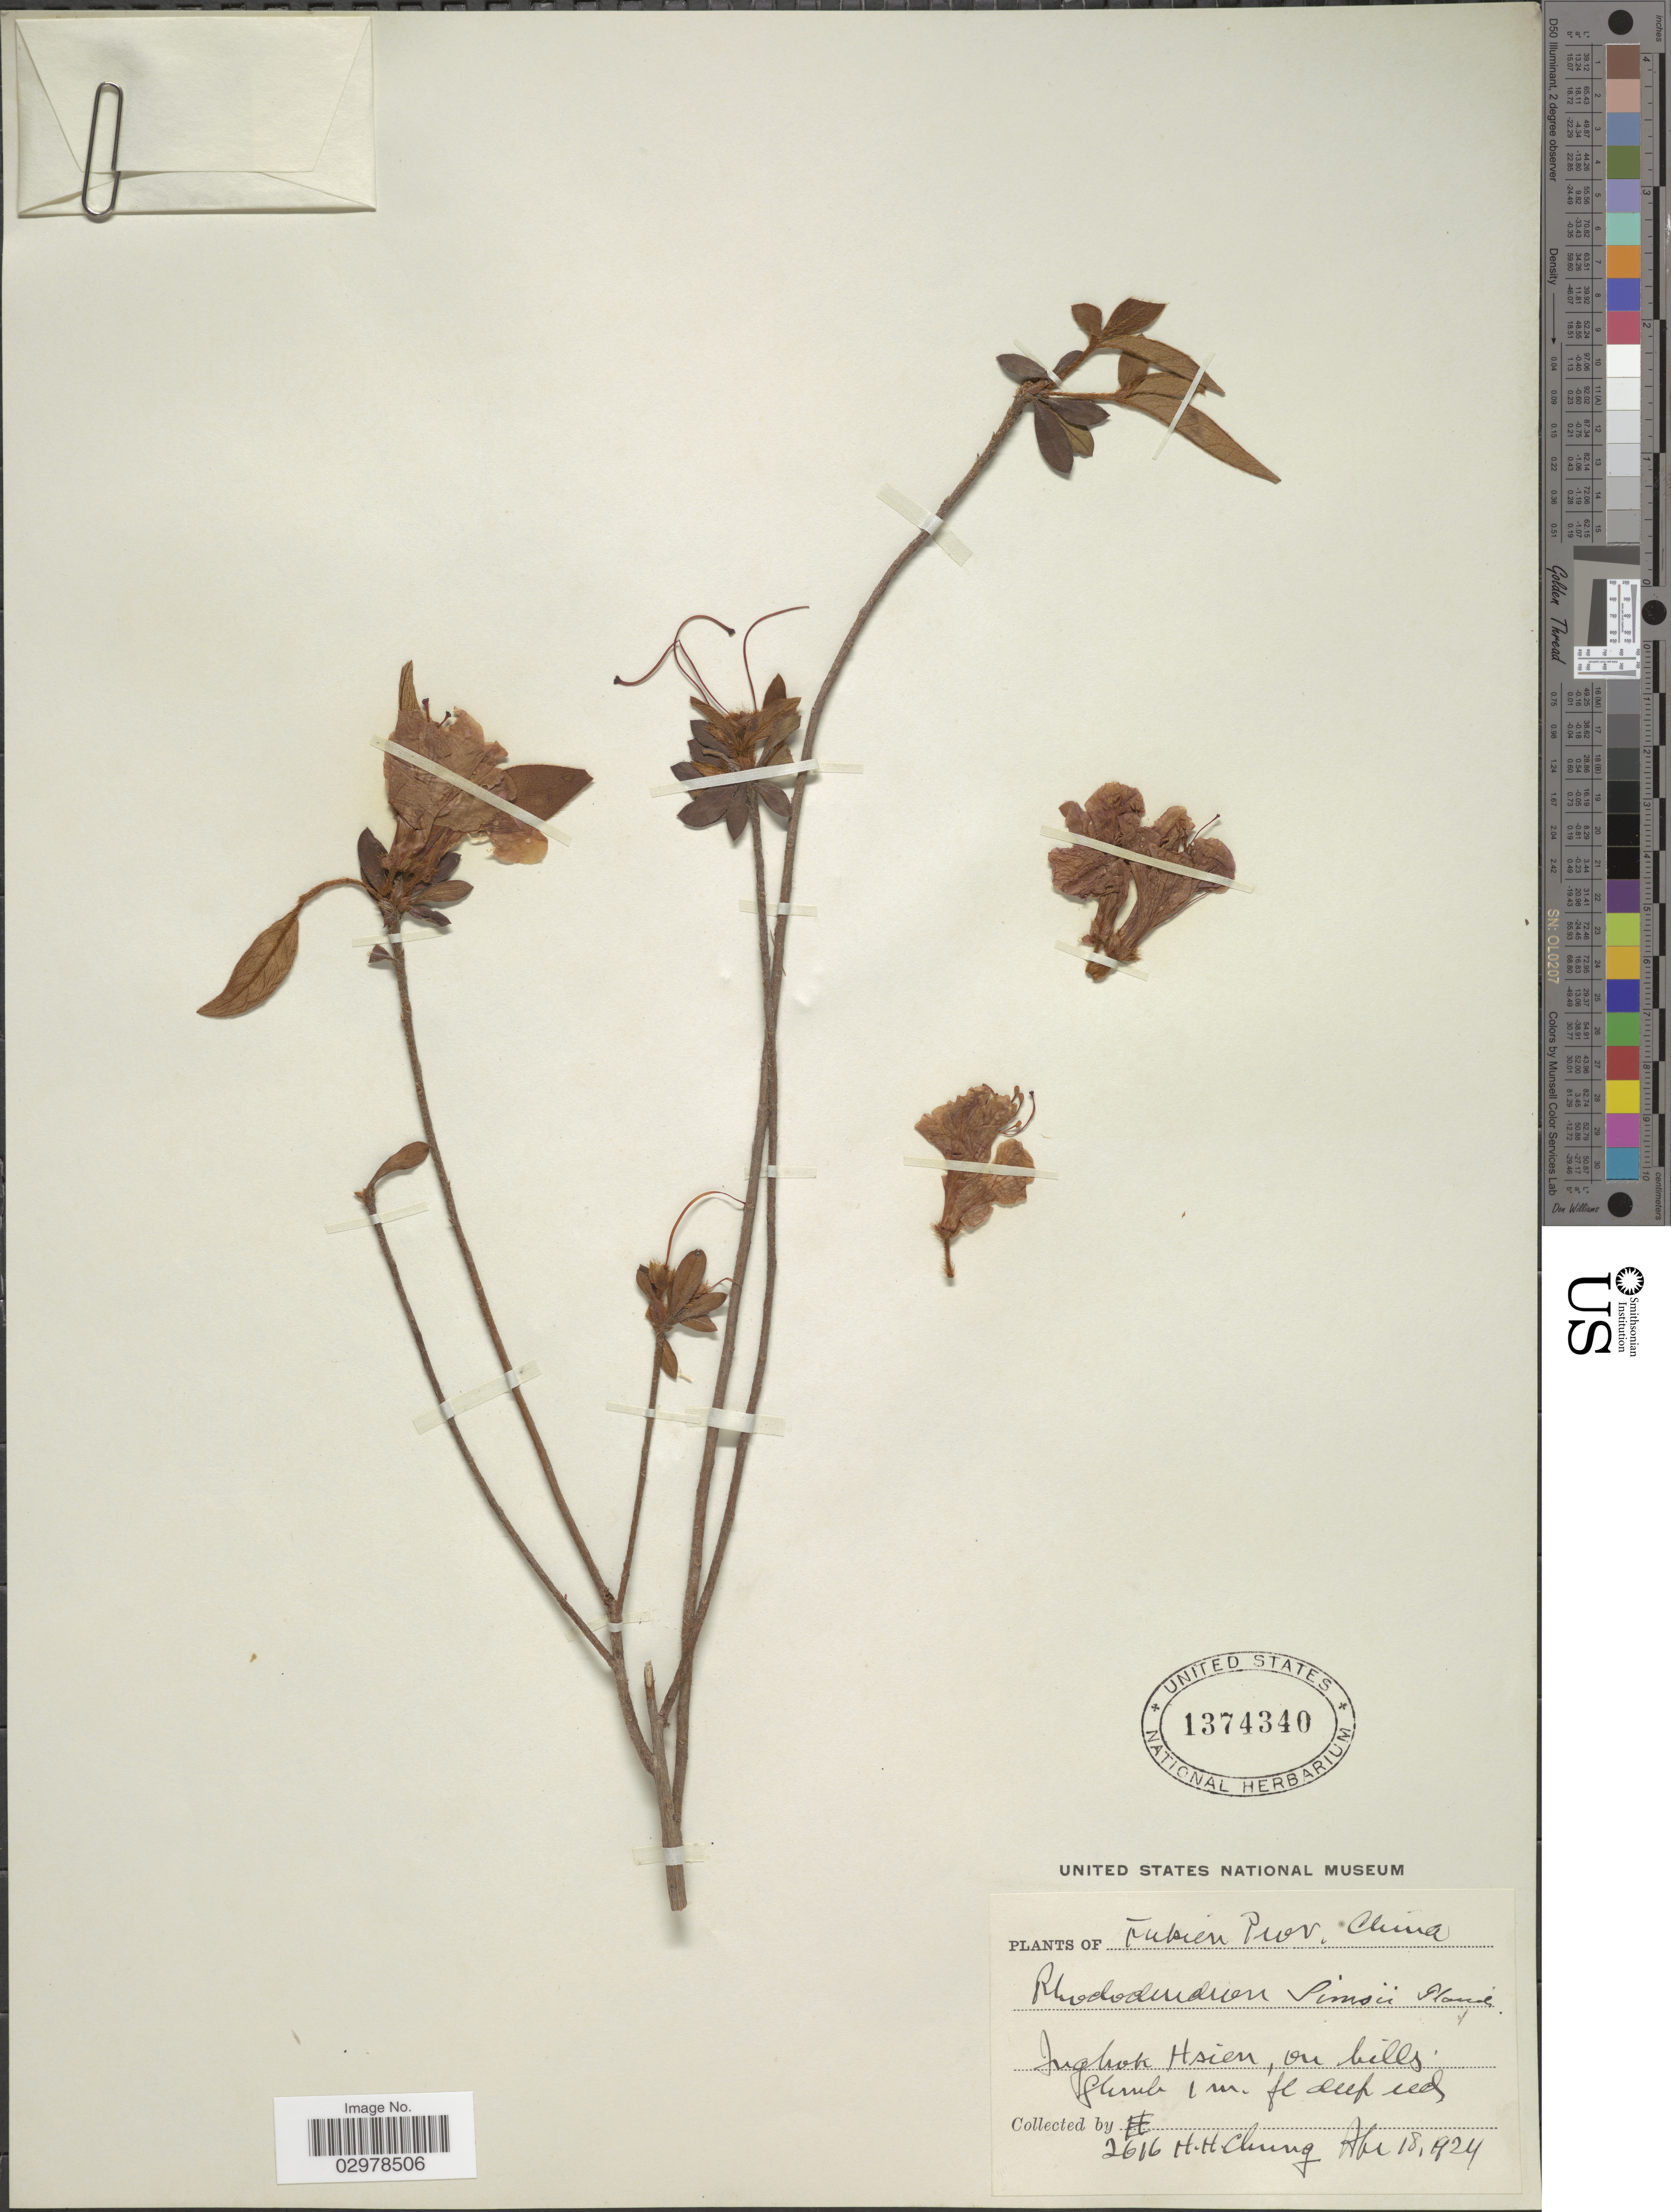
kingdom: Plantae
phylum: Tracheophyta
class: Magnoliopsida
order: Ericales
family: Ericaceae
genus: Rhododendron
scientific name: Rhododendron simsii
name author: Planch.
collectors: H. Chung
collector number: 2616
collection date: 1924-04-18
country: China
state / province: Fujian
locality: Fukien Prov. Inghok Hsien, on hills.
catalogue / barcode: US 1374340